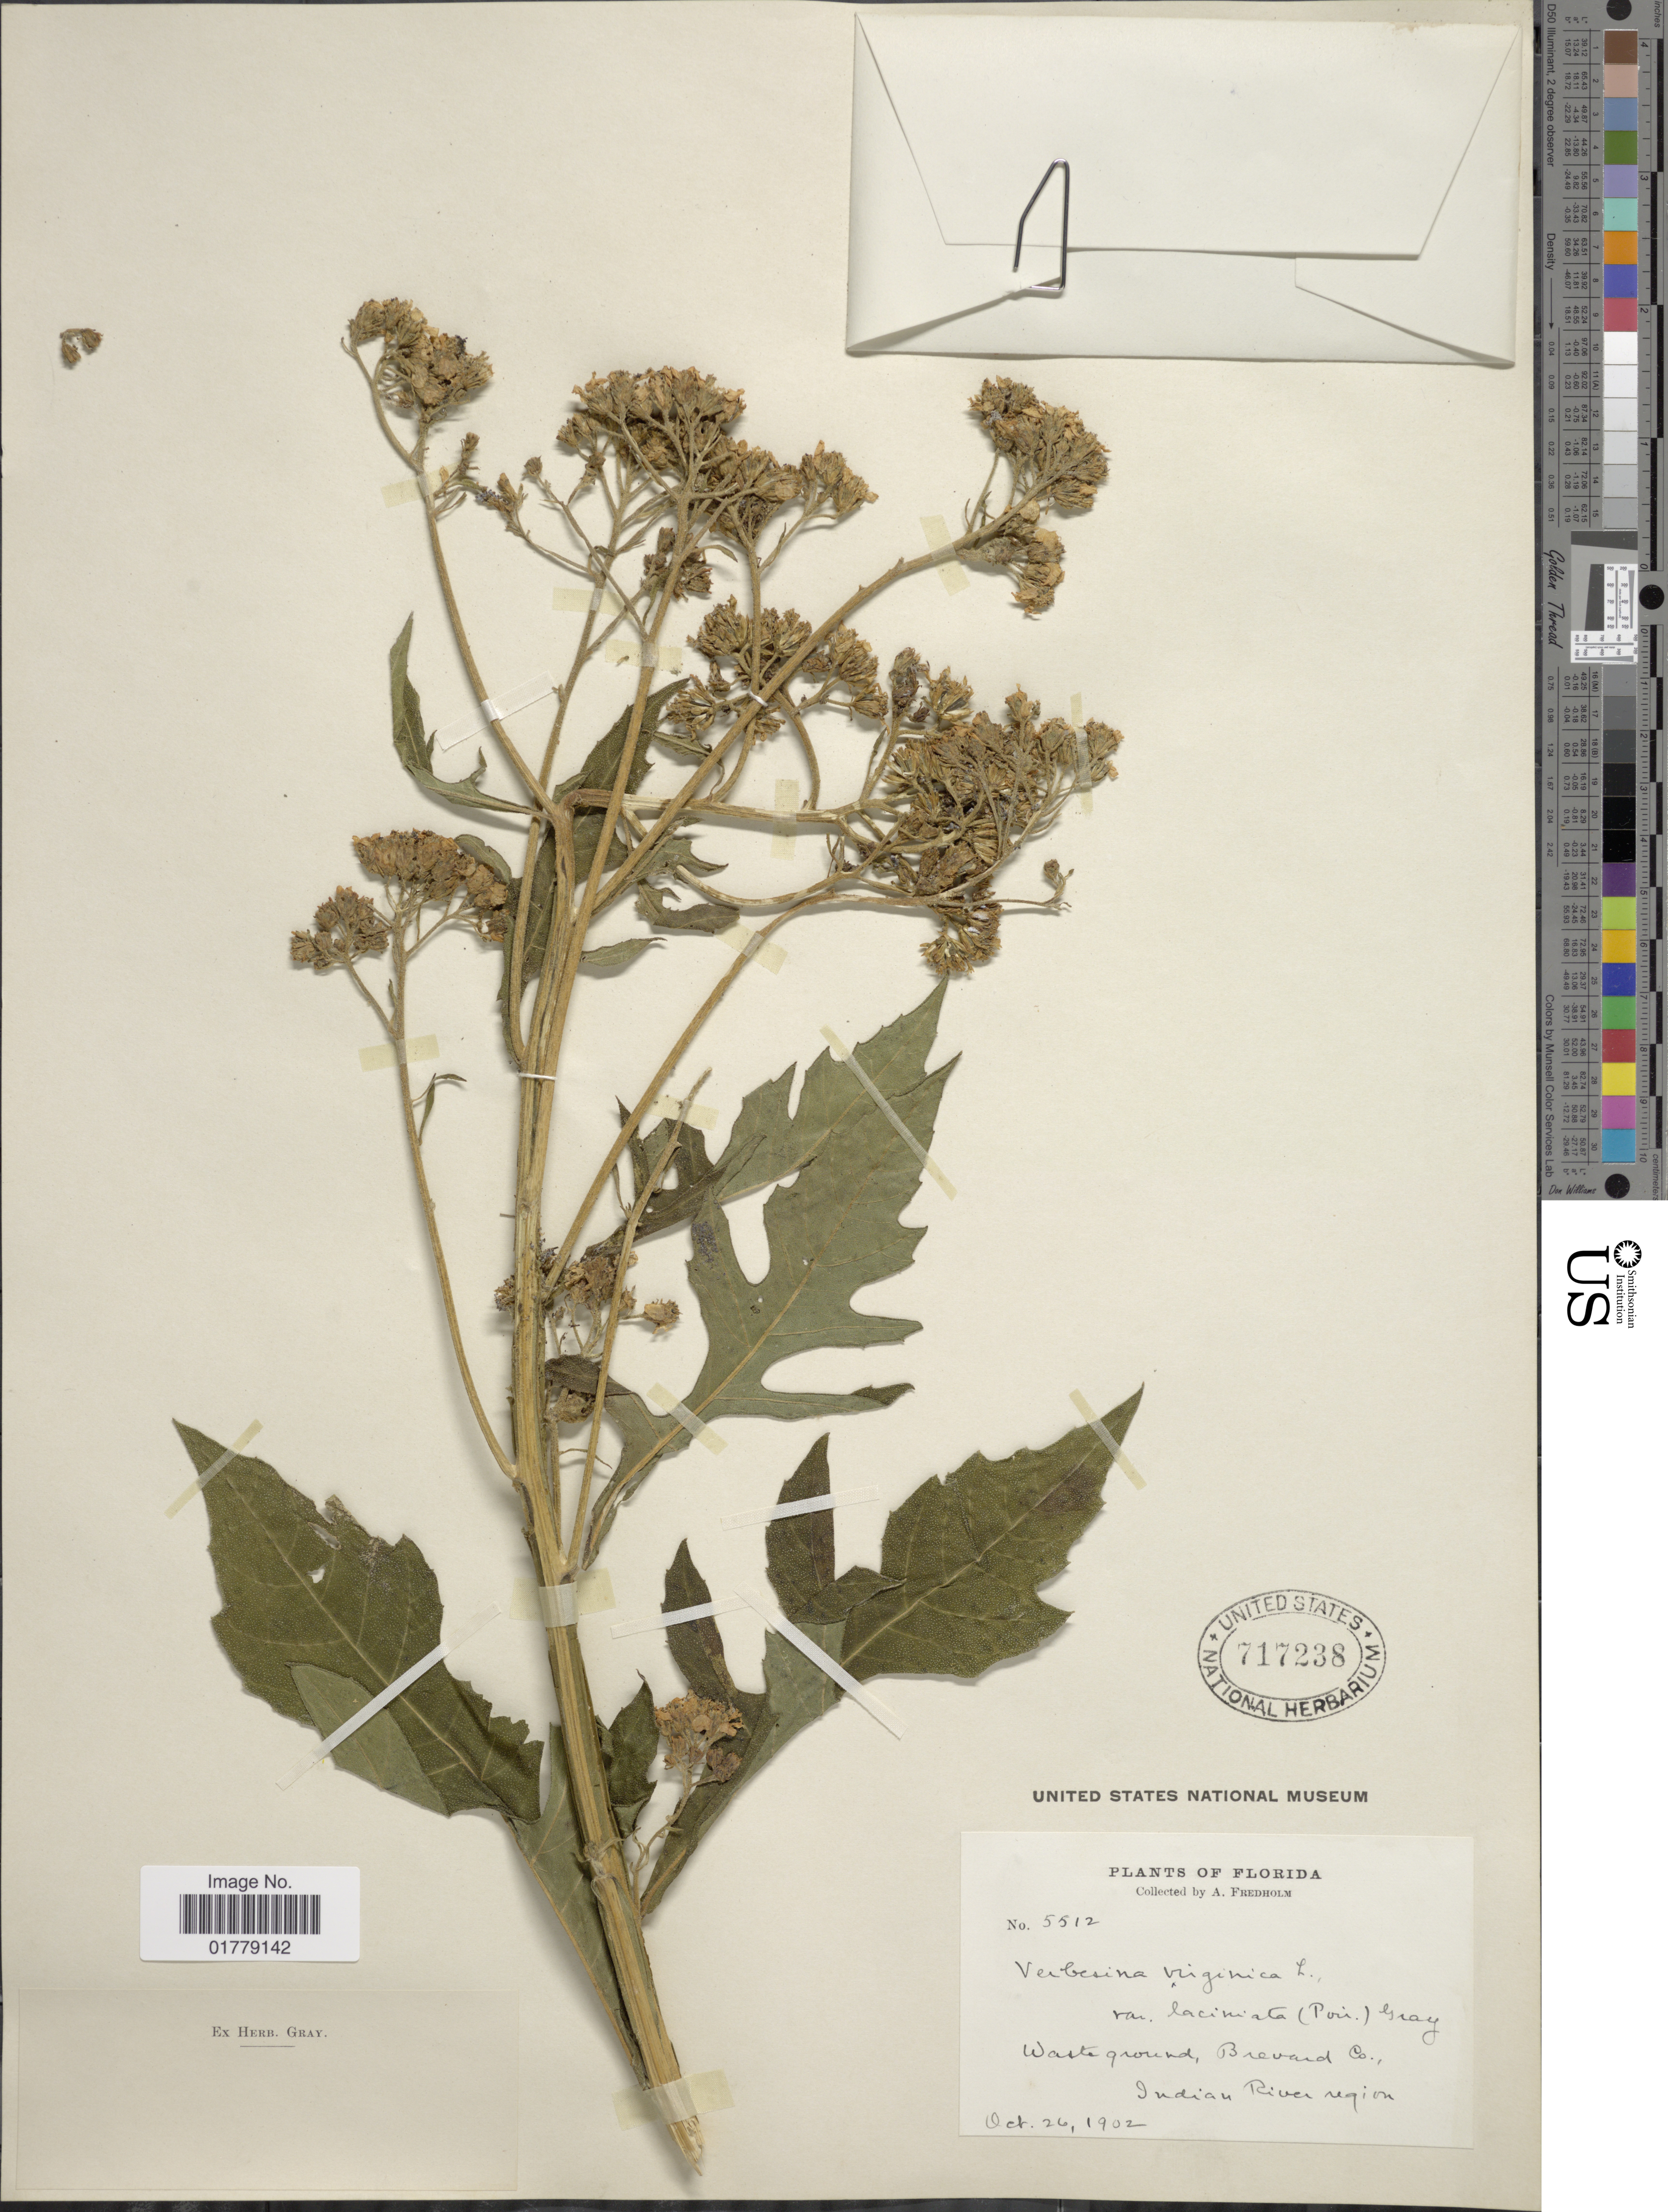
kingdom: Plantae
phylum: Tracheophyta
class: Magnoliopsida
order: Asterales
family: Asteraceae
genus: Verbesina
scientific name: Verbesina laciniata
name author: Poir. & Nutt.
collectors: A. Fredholm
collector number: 5512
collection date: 1902-10-26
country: United States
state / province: Florida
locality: Waste ground, Brevard Co., Indian River region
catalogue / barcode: US 717238